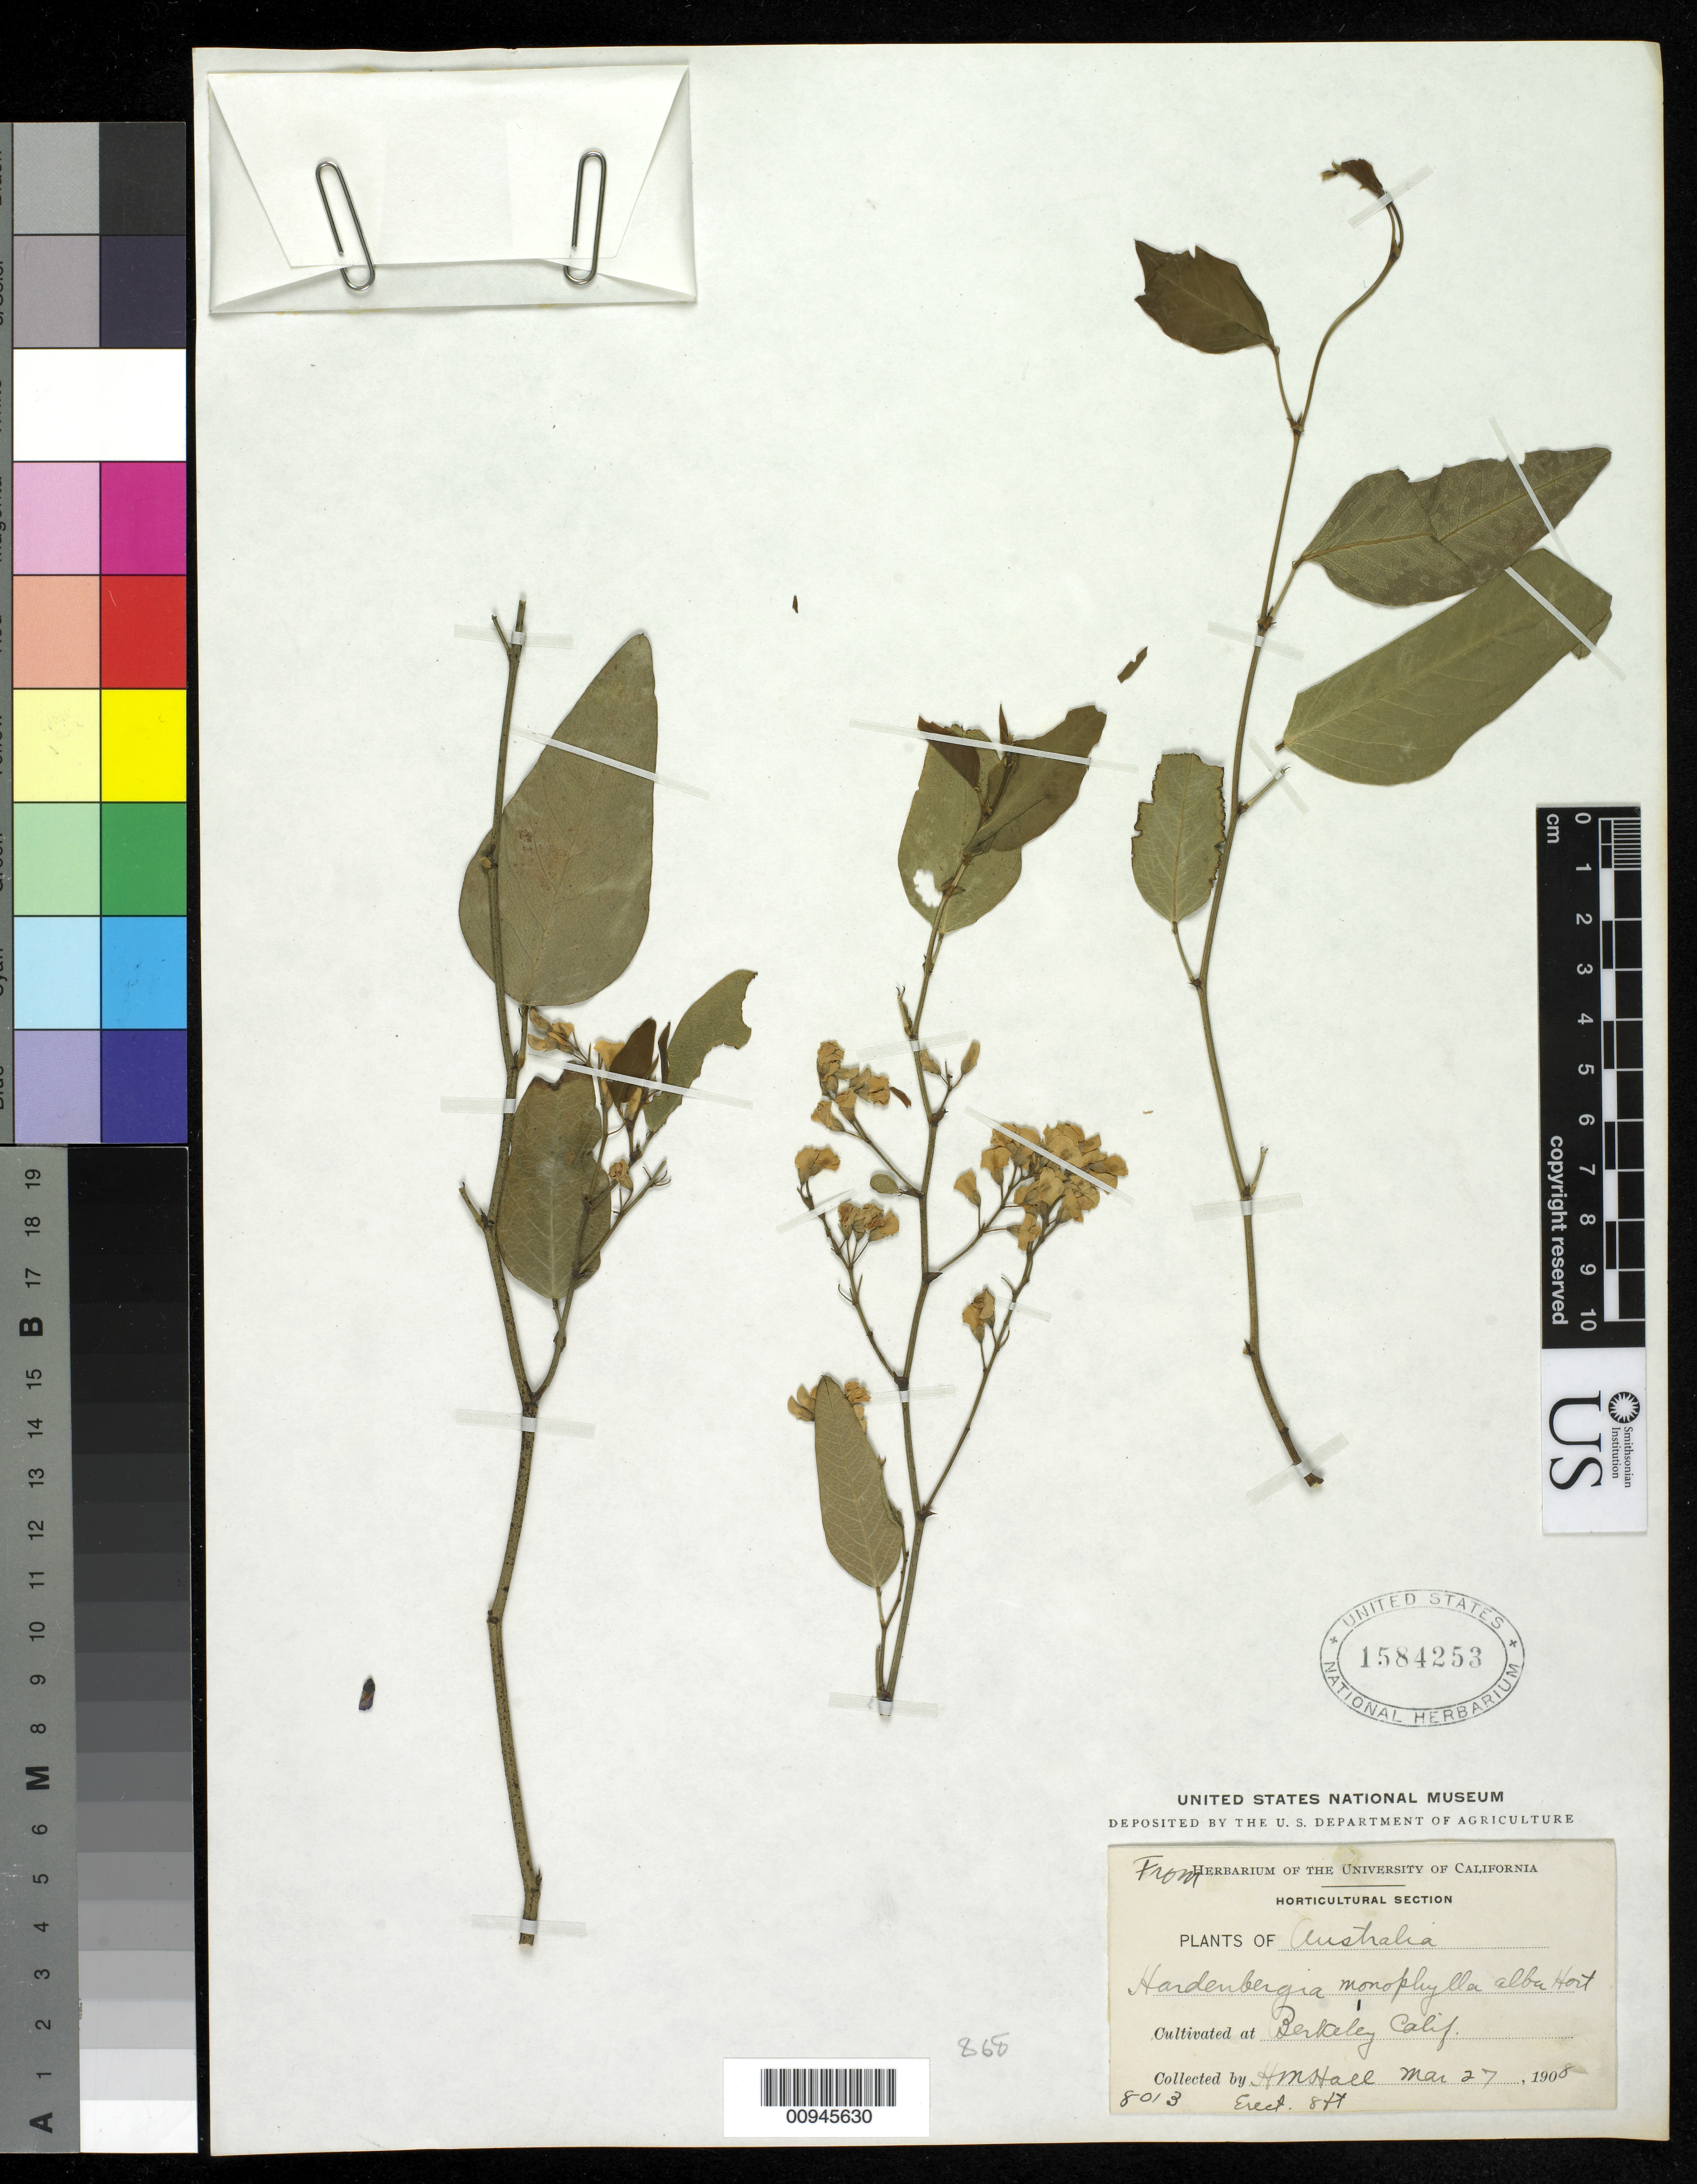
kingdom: Plantae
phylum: Tracheophyta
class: Magnoliopsida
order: Fabales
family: Fabaceae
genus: Hardenbergia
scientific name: Hardenbergia violacea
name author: (Schneev.) Stearn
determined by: Egan, Ashley N., (US), Smithsonian Institution - National Museum of Natural History (UNITED STATES)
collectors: H. M. Hall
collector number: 8013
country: Australia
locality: Cultivated at Berkely, CA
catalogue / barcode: US 1584253